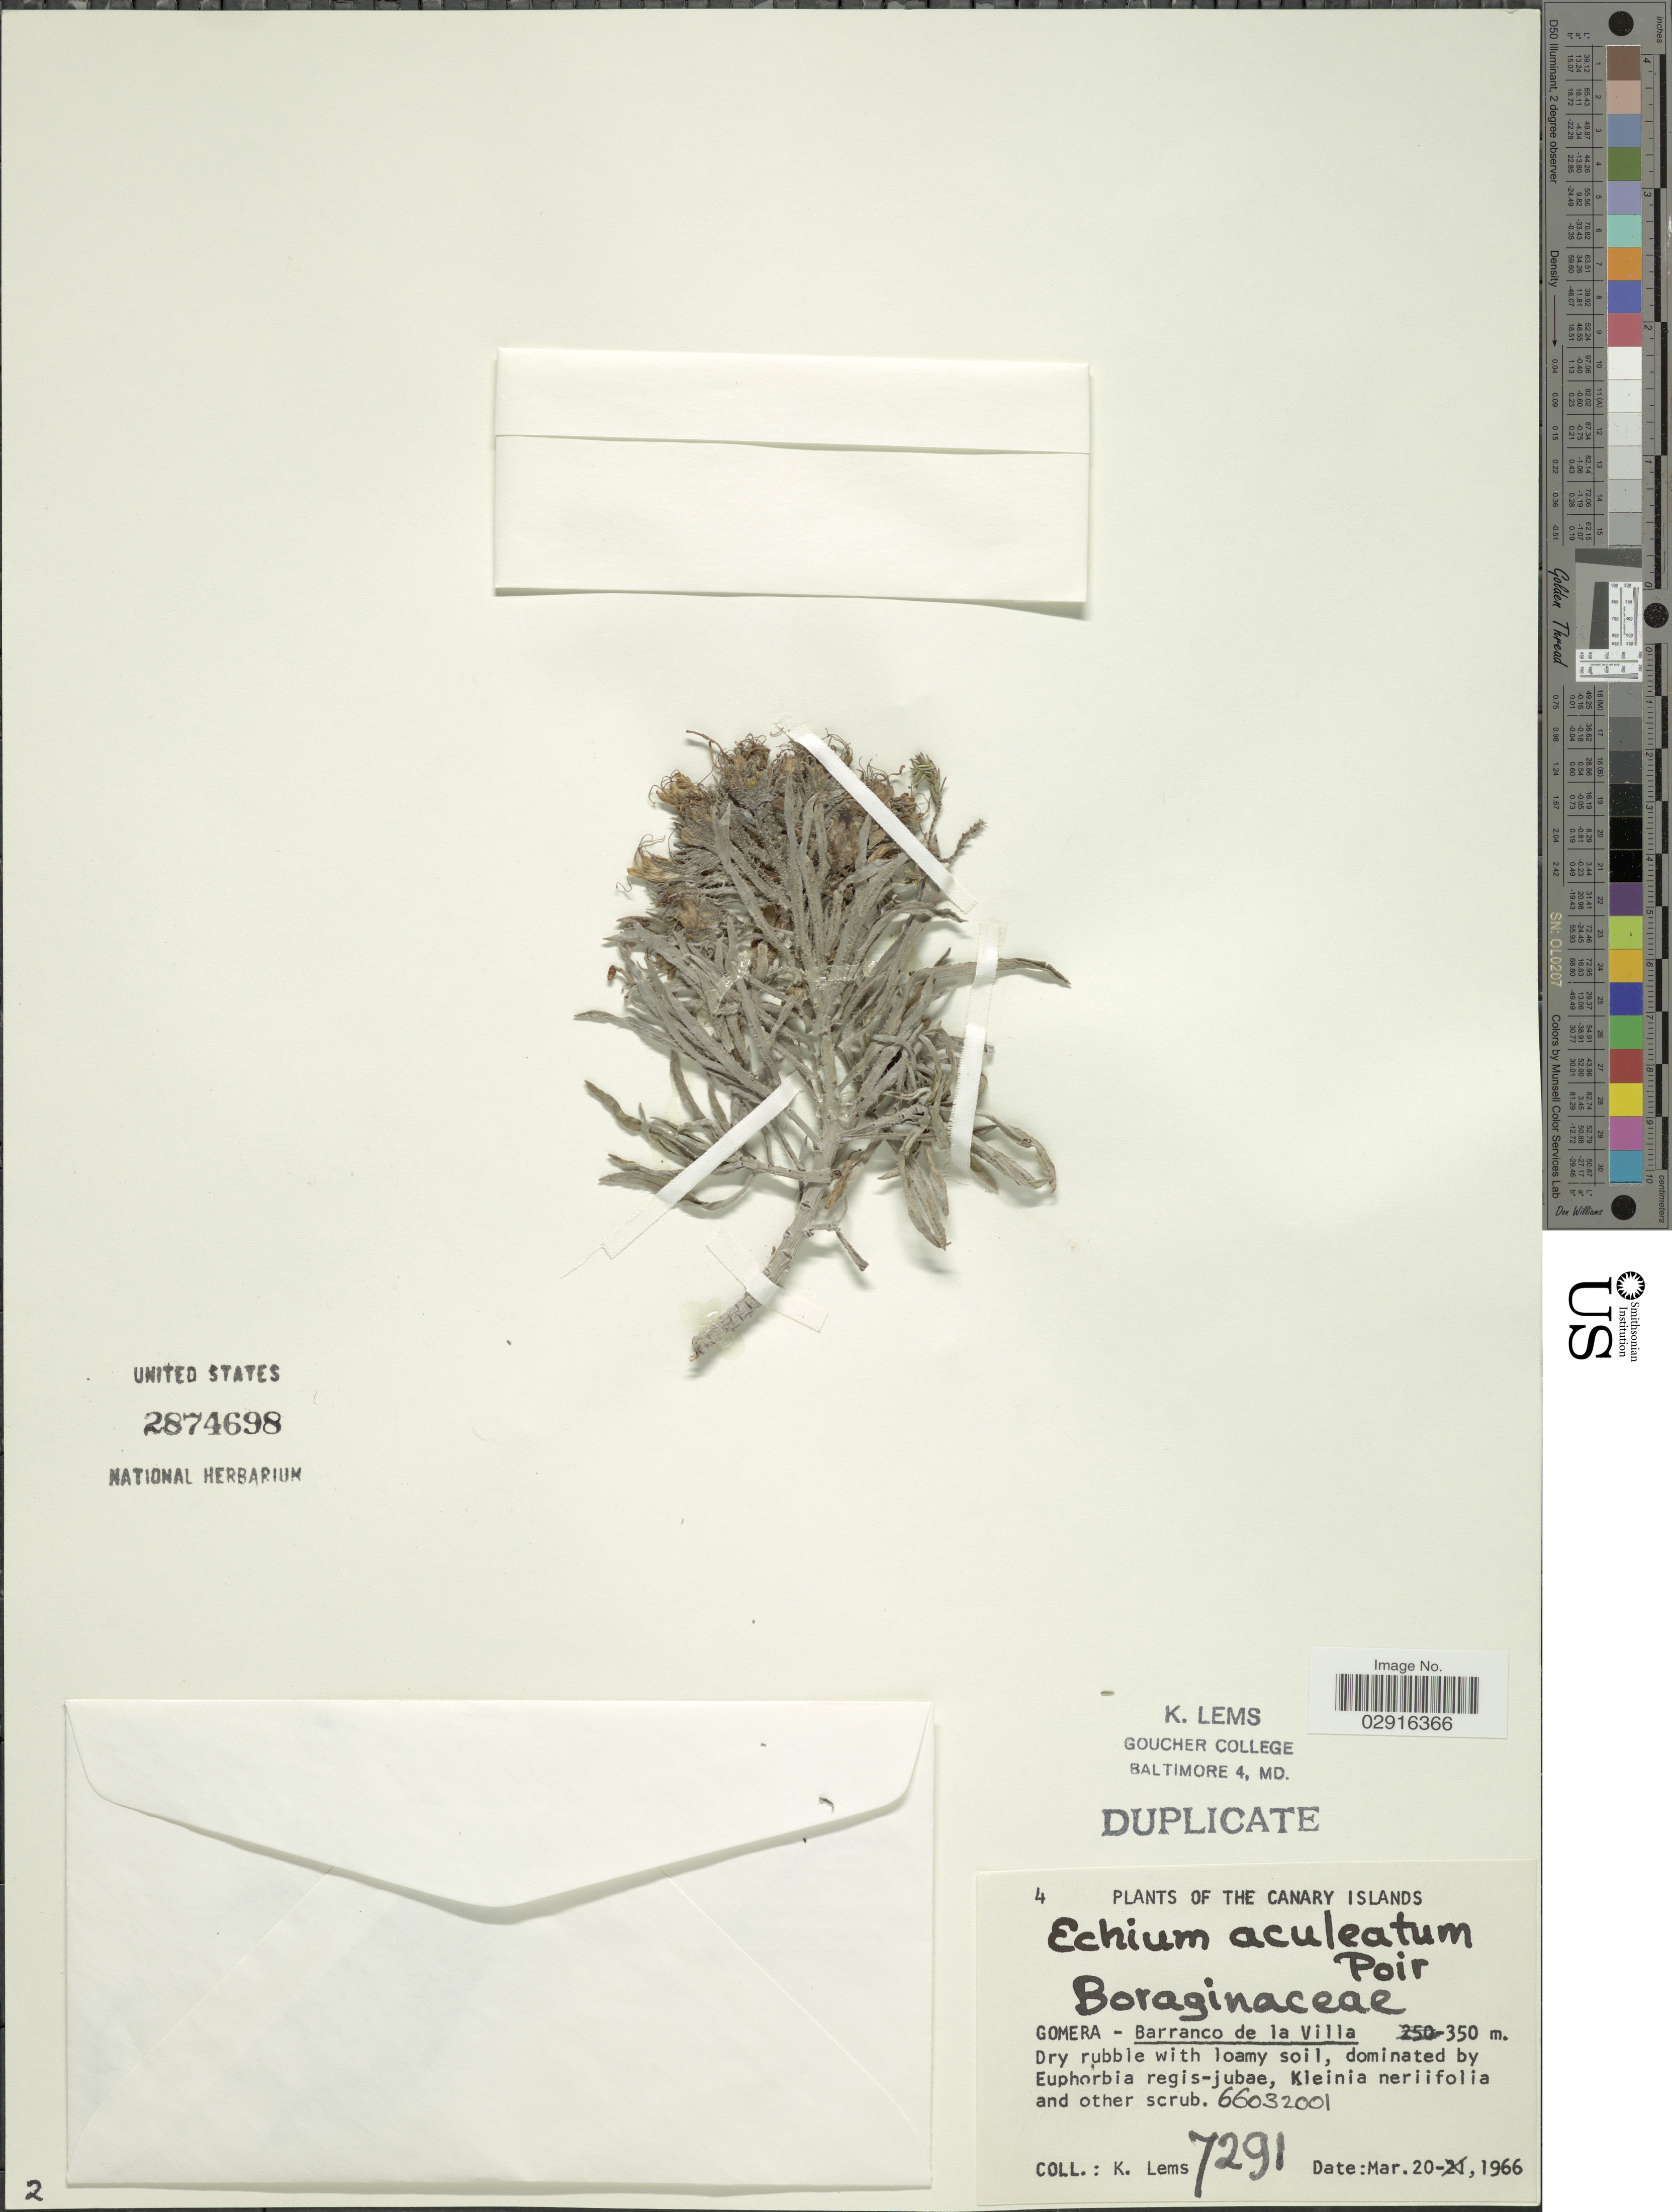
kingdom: Plantae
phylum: Tracheophyta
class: Magnoliopsida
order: Boraginales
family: Boraginaceae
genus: Echium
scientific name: Echium aculeatum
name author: Poir.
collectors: K. Lems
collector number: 7291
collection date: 1966-03-20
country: Spain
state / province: Canarias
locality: Canary Islands. Gomera - Barranco de la Villa.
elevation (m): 350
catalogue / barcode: US 2874698